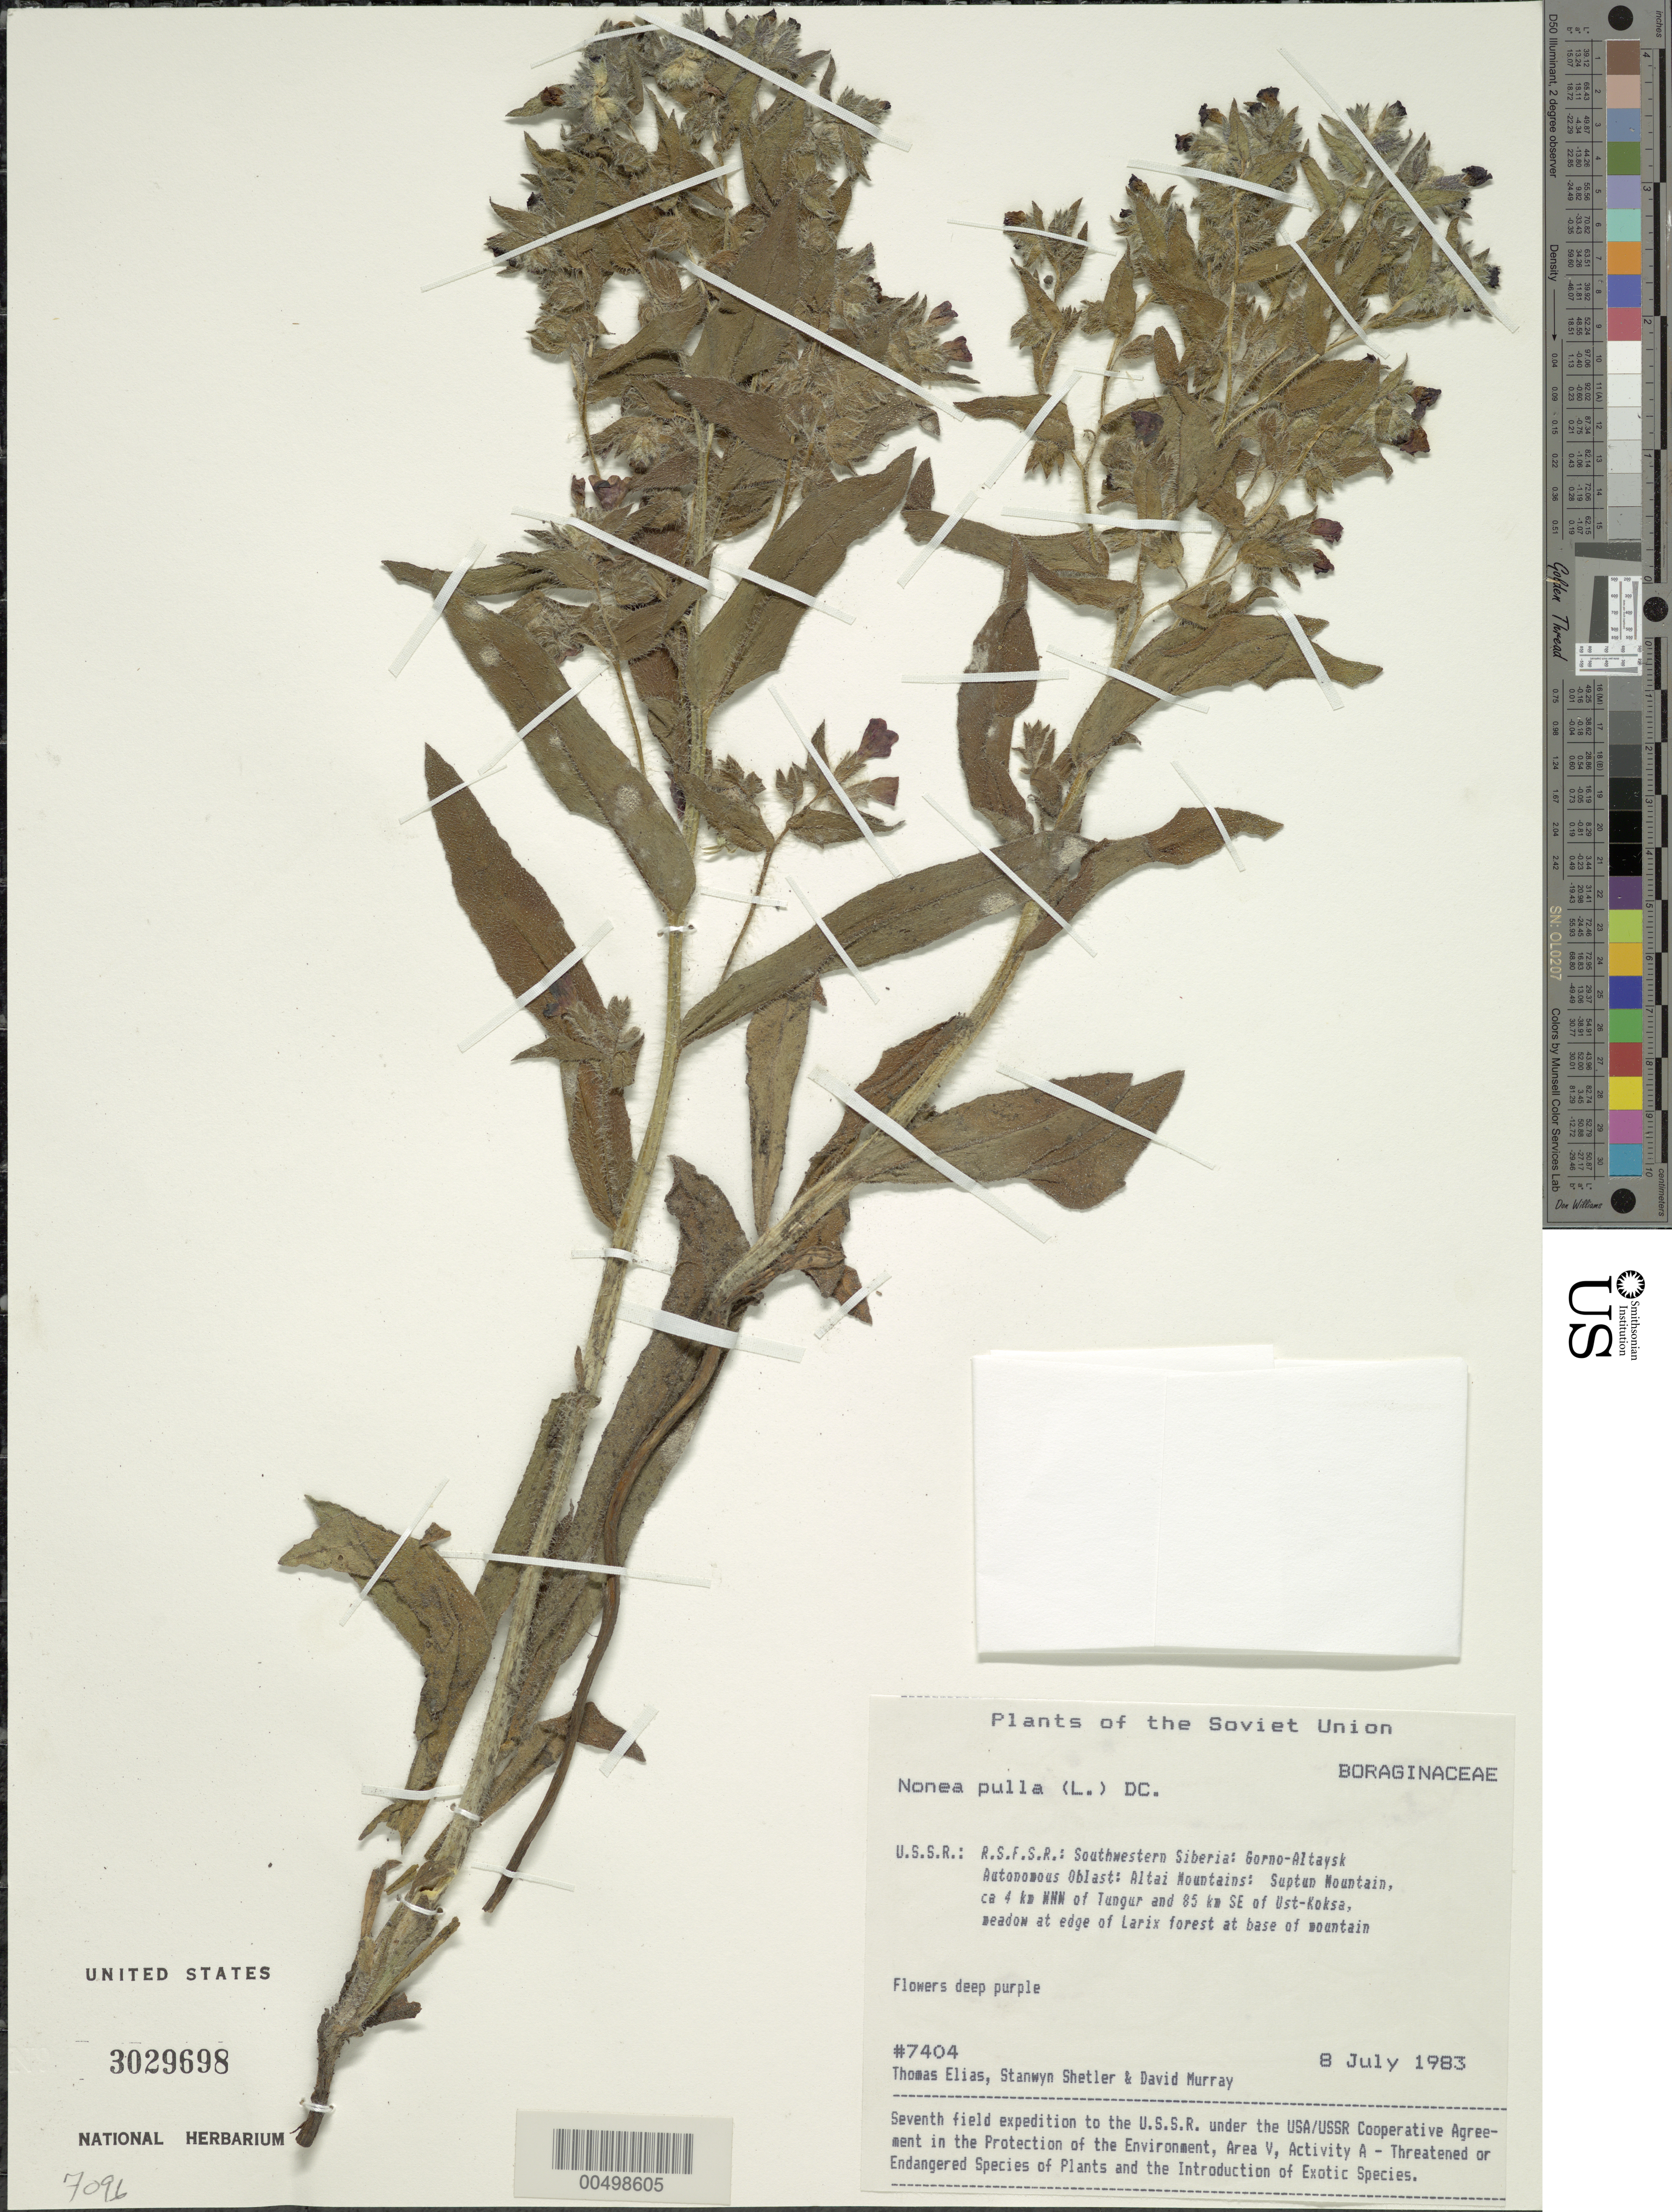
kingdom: Plantae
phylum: Tracheophyta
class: Magnoliopsida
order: Boraginales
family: Boraginaceae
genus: Nonea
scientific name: Nonea pulla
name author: (L.) DC.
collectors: T. Elias, S. Shetler & D. F. Murray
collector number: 7404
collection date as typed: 08 Jul 1983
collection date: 1983-07-08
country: Russian Federation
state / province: Altai Republic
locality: Altai Mountains, Suptun Mountain, ca. 4 km WNW of Tungur and 85 km SE of Ust-Koksa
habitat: meadow at edge of Larix forest at base of mountain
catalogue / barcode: US 3029698